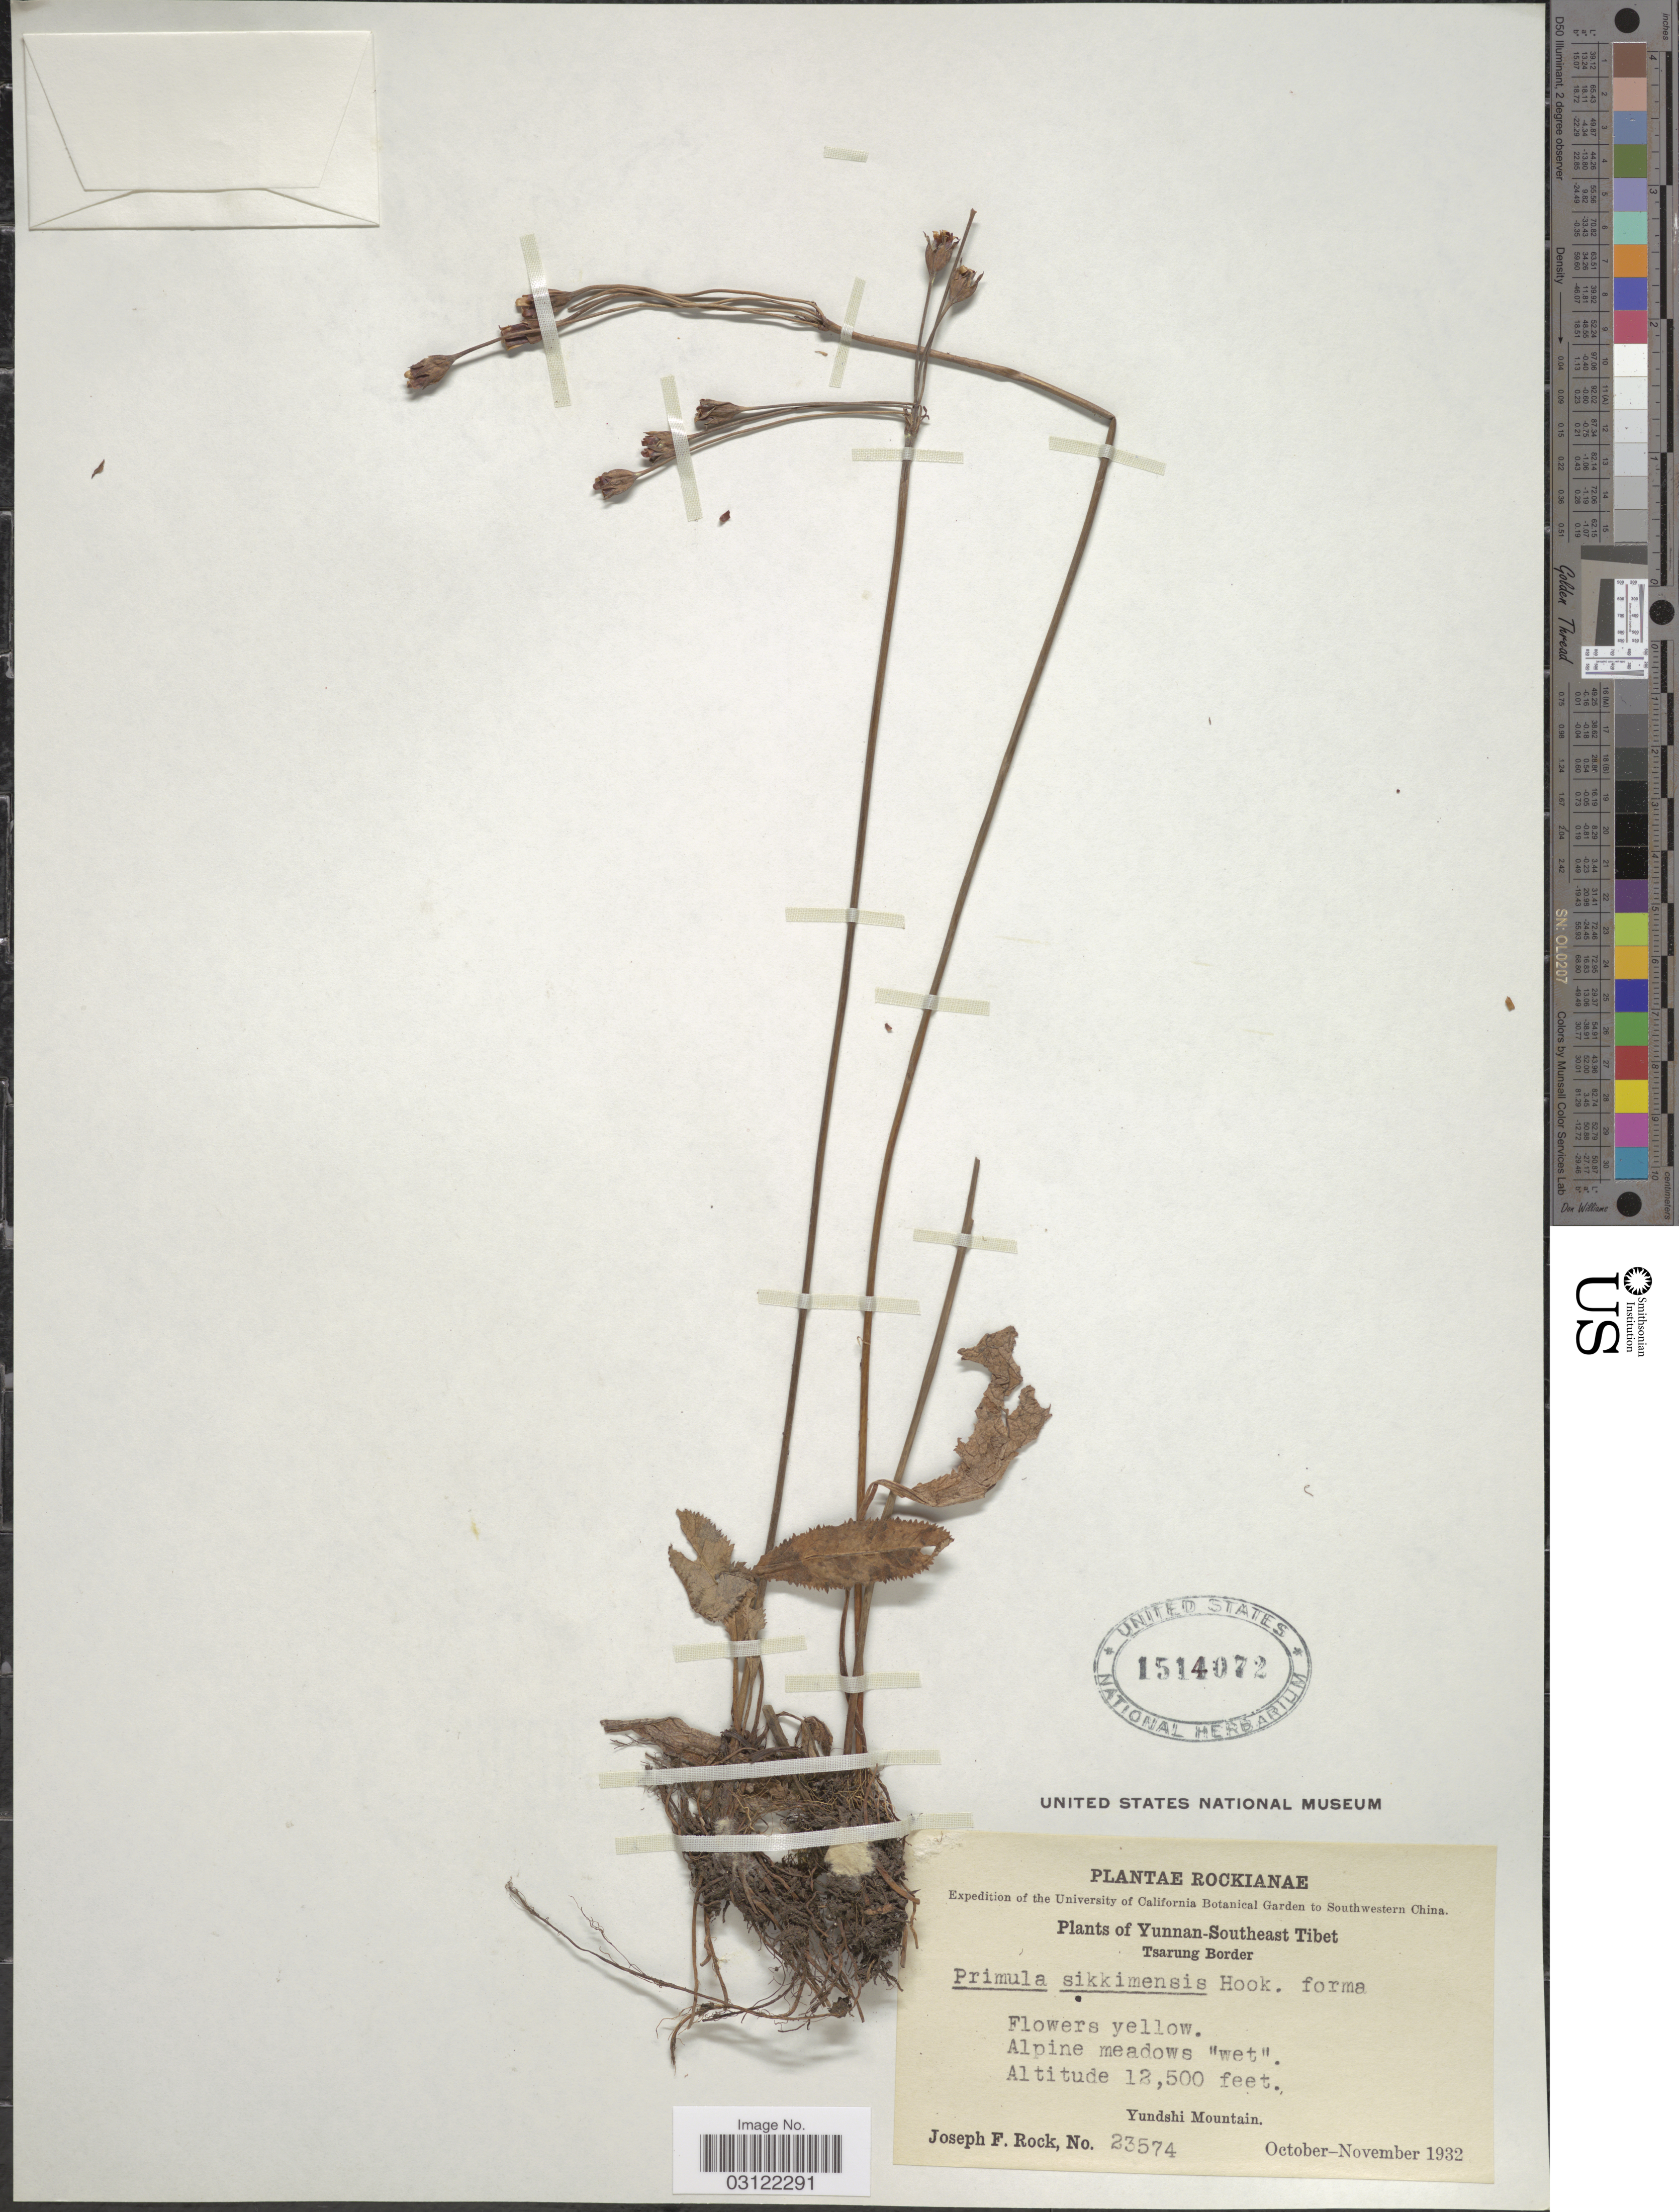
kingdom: Plantae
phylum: Tracheophyta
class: Magnoliopsida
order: Ericales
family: Primulaceae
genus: Primula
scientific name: Primula sikkimensis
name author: Hook.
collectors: J. F. Rock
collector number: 23574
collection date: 1932-10/1932-11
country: China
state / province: Yunnan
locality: Southwestern China. Yunnan-Southeast Tibet. Tsarung Border. Yundshi Mountain.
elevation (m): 3810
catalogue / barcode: US 1514072